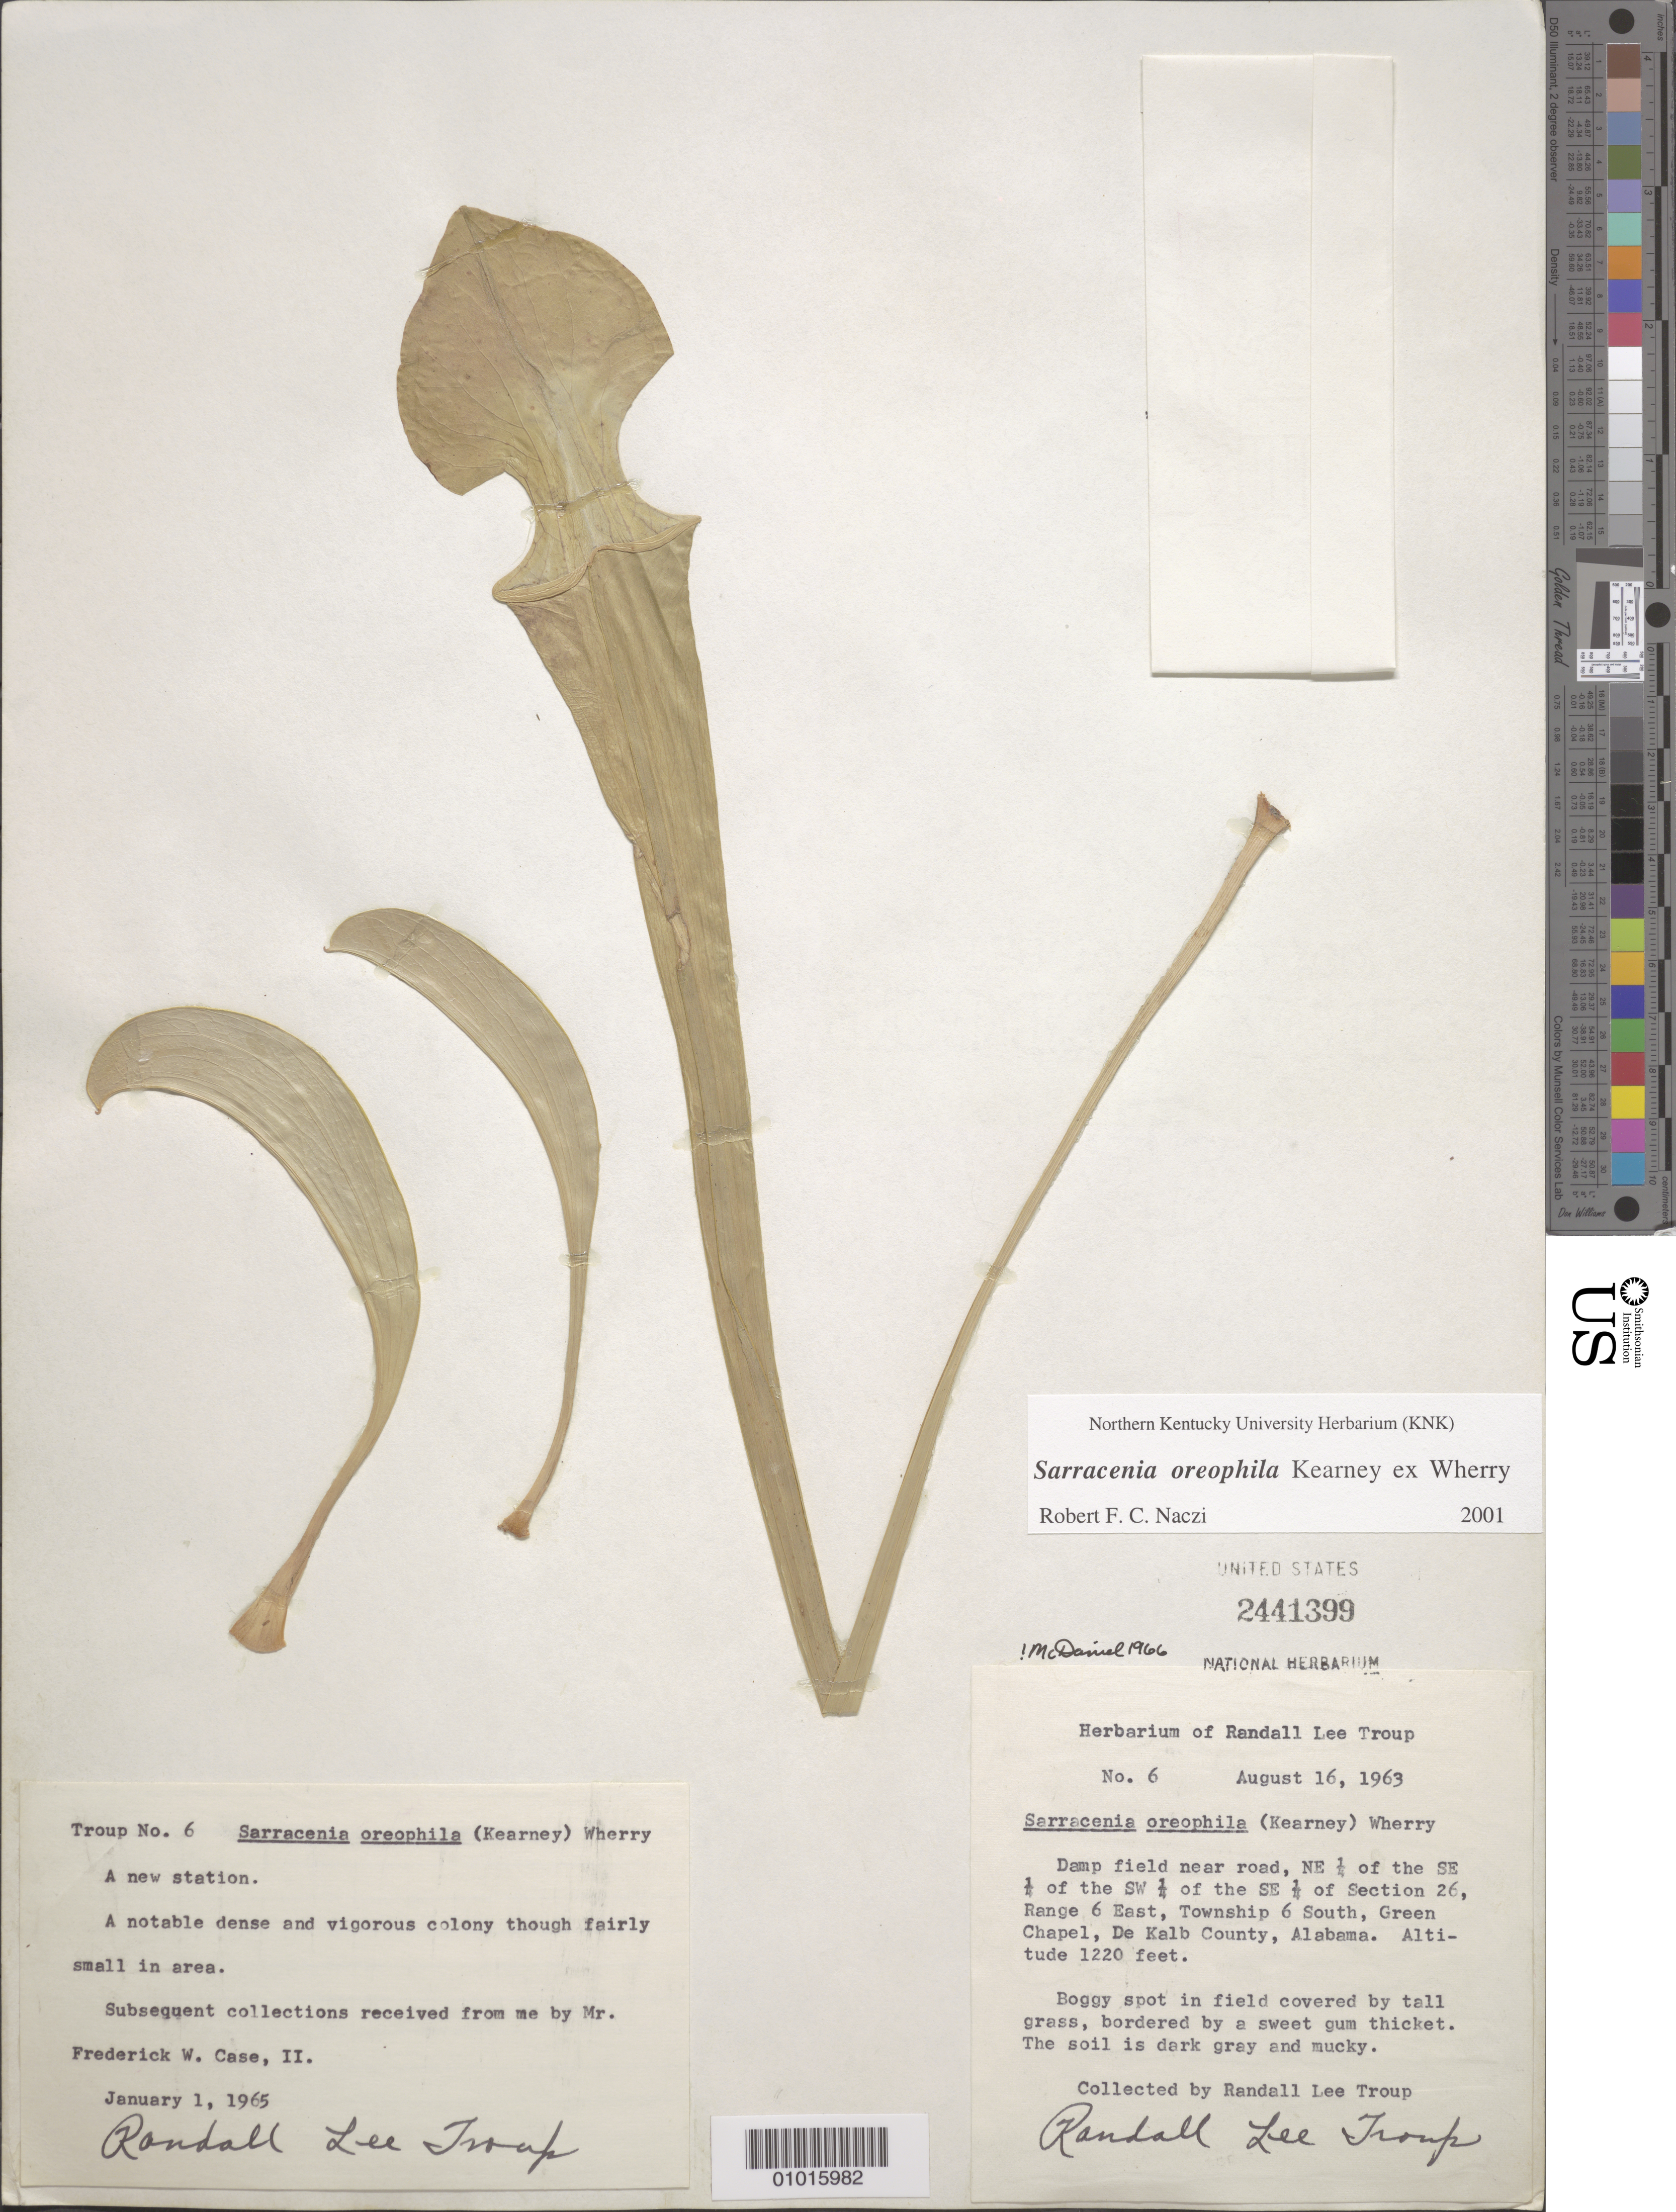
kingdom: Plantae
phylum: Tracheophyta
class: Magnoliopsida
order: Ericales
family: Sarraceniaceae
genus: Sarracenia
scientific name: Sarracenia oreophila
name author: Kearney ex Wherry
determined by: Naczi, R. F. C.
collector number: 6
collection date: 1963-08-16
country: United States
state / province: Alabama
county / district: De Kalb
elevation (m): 372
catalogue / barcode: US 2441395